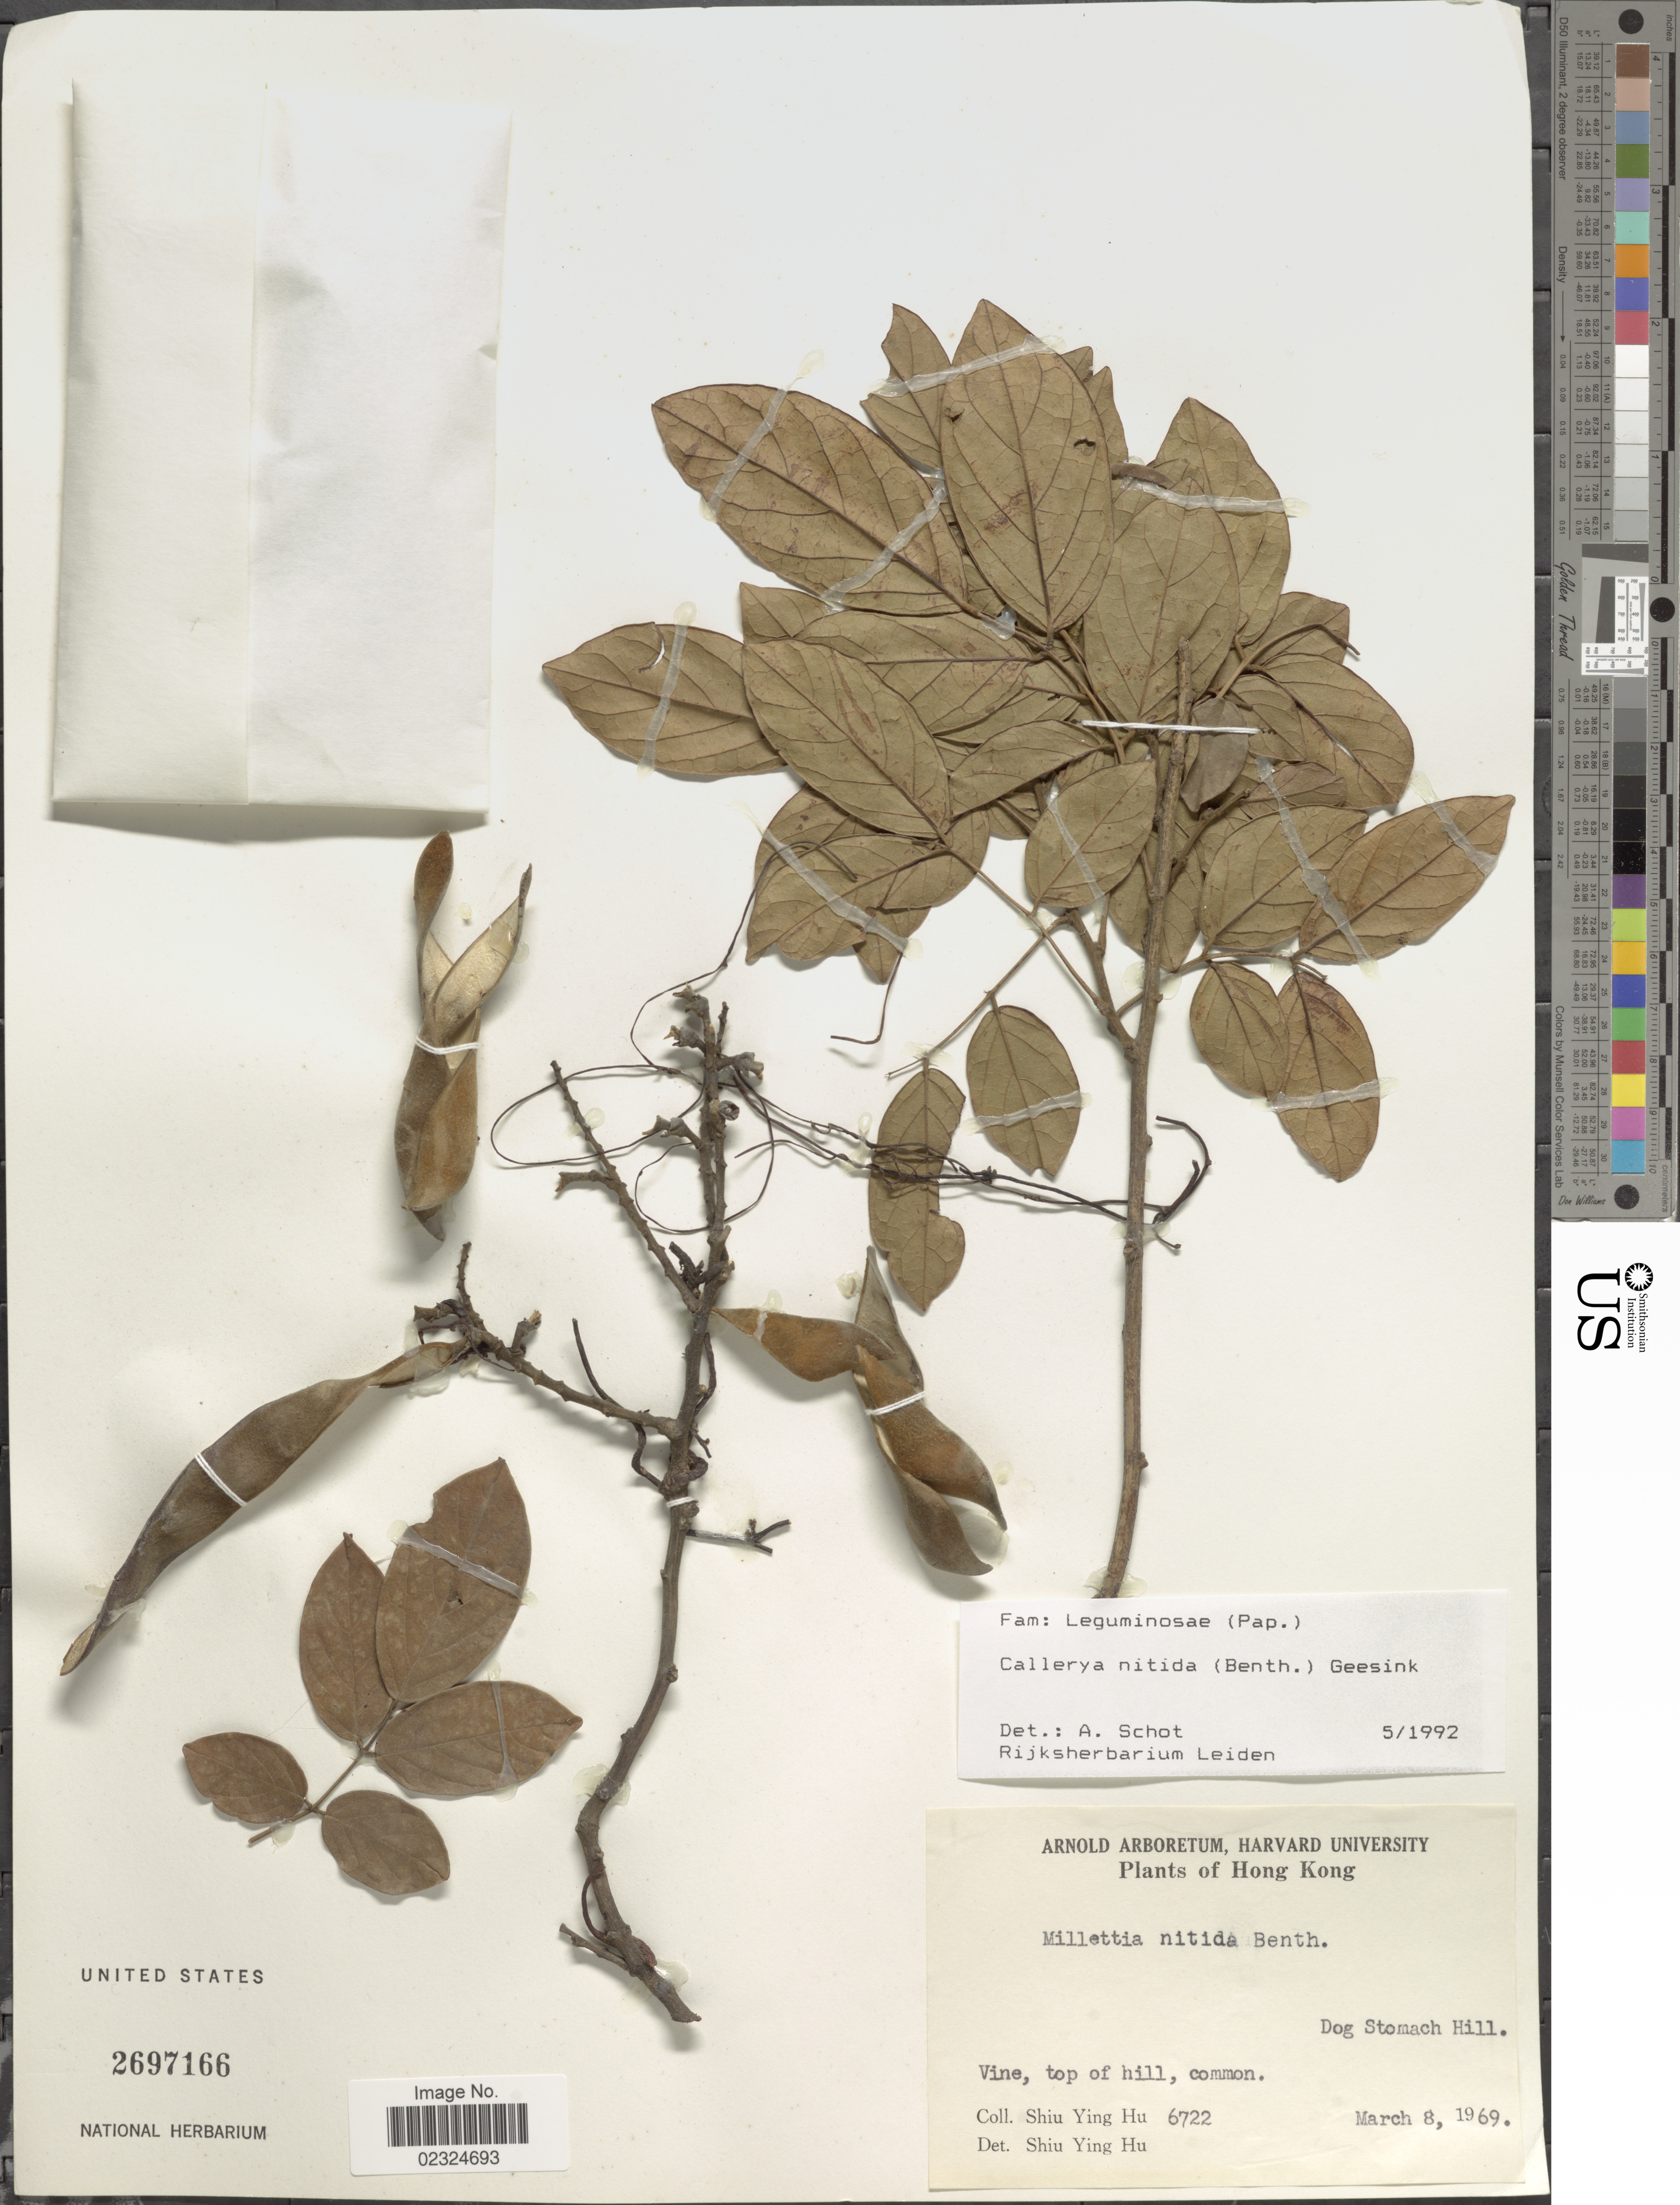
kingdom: Plantae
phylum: Tracheophyta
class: Magnoliopsida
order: Fabales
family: Fabaceae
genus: Callerya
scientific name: Callerya nitida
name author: (Benth.) R. Geesink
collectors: S. Y. Hu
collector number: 6722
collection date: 1969-03-08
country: China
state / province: Hong Kong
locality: Dog Stomach Hill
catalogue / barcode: US 2697166